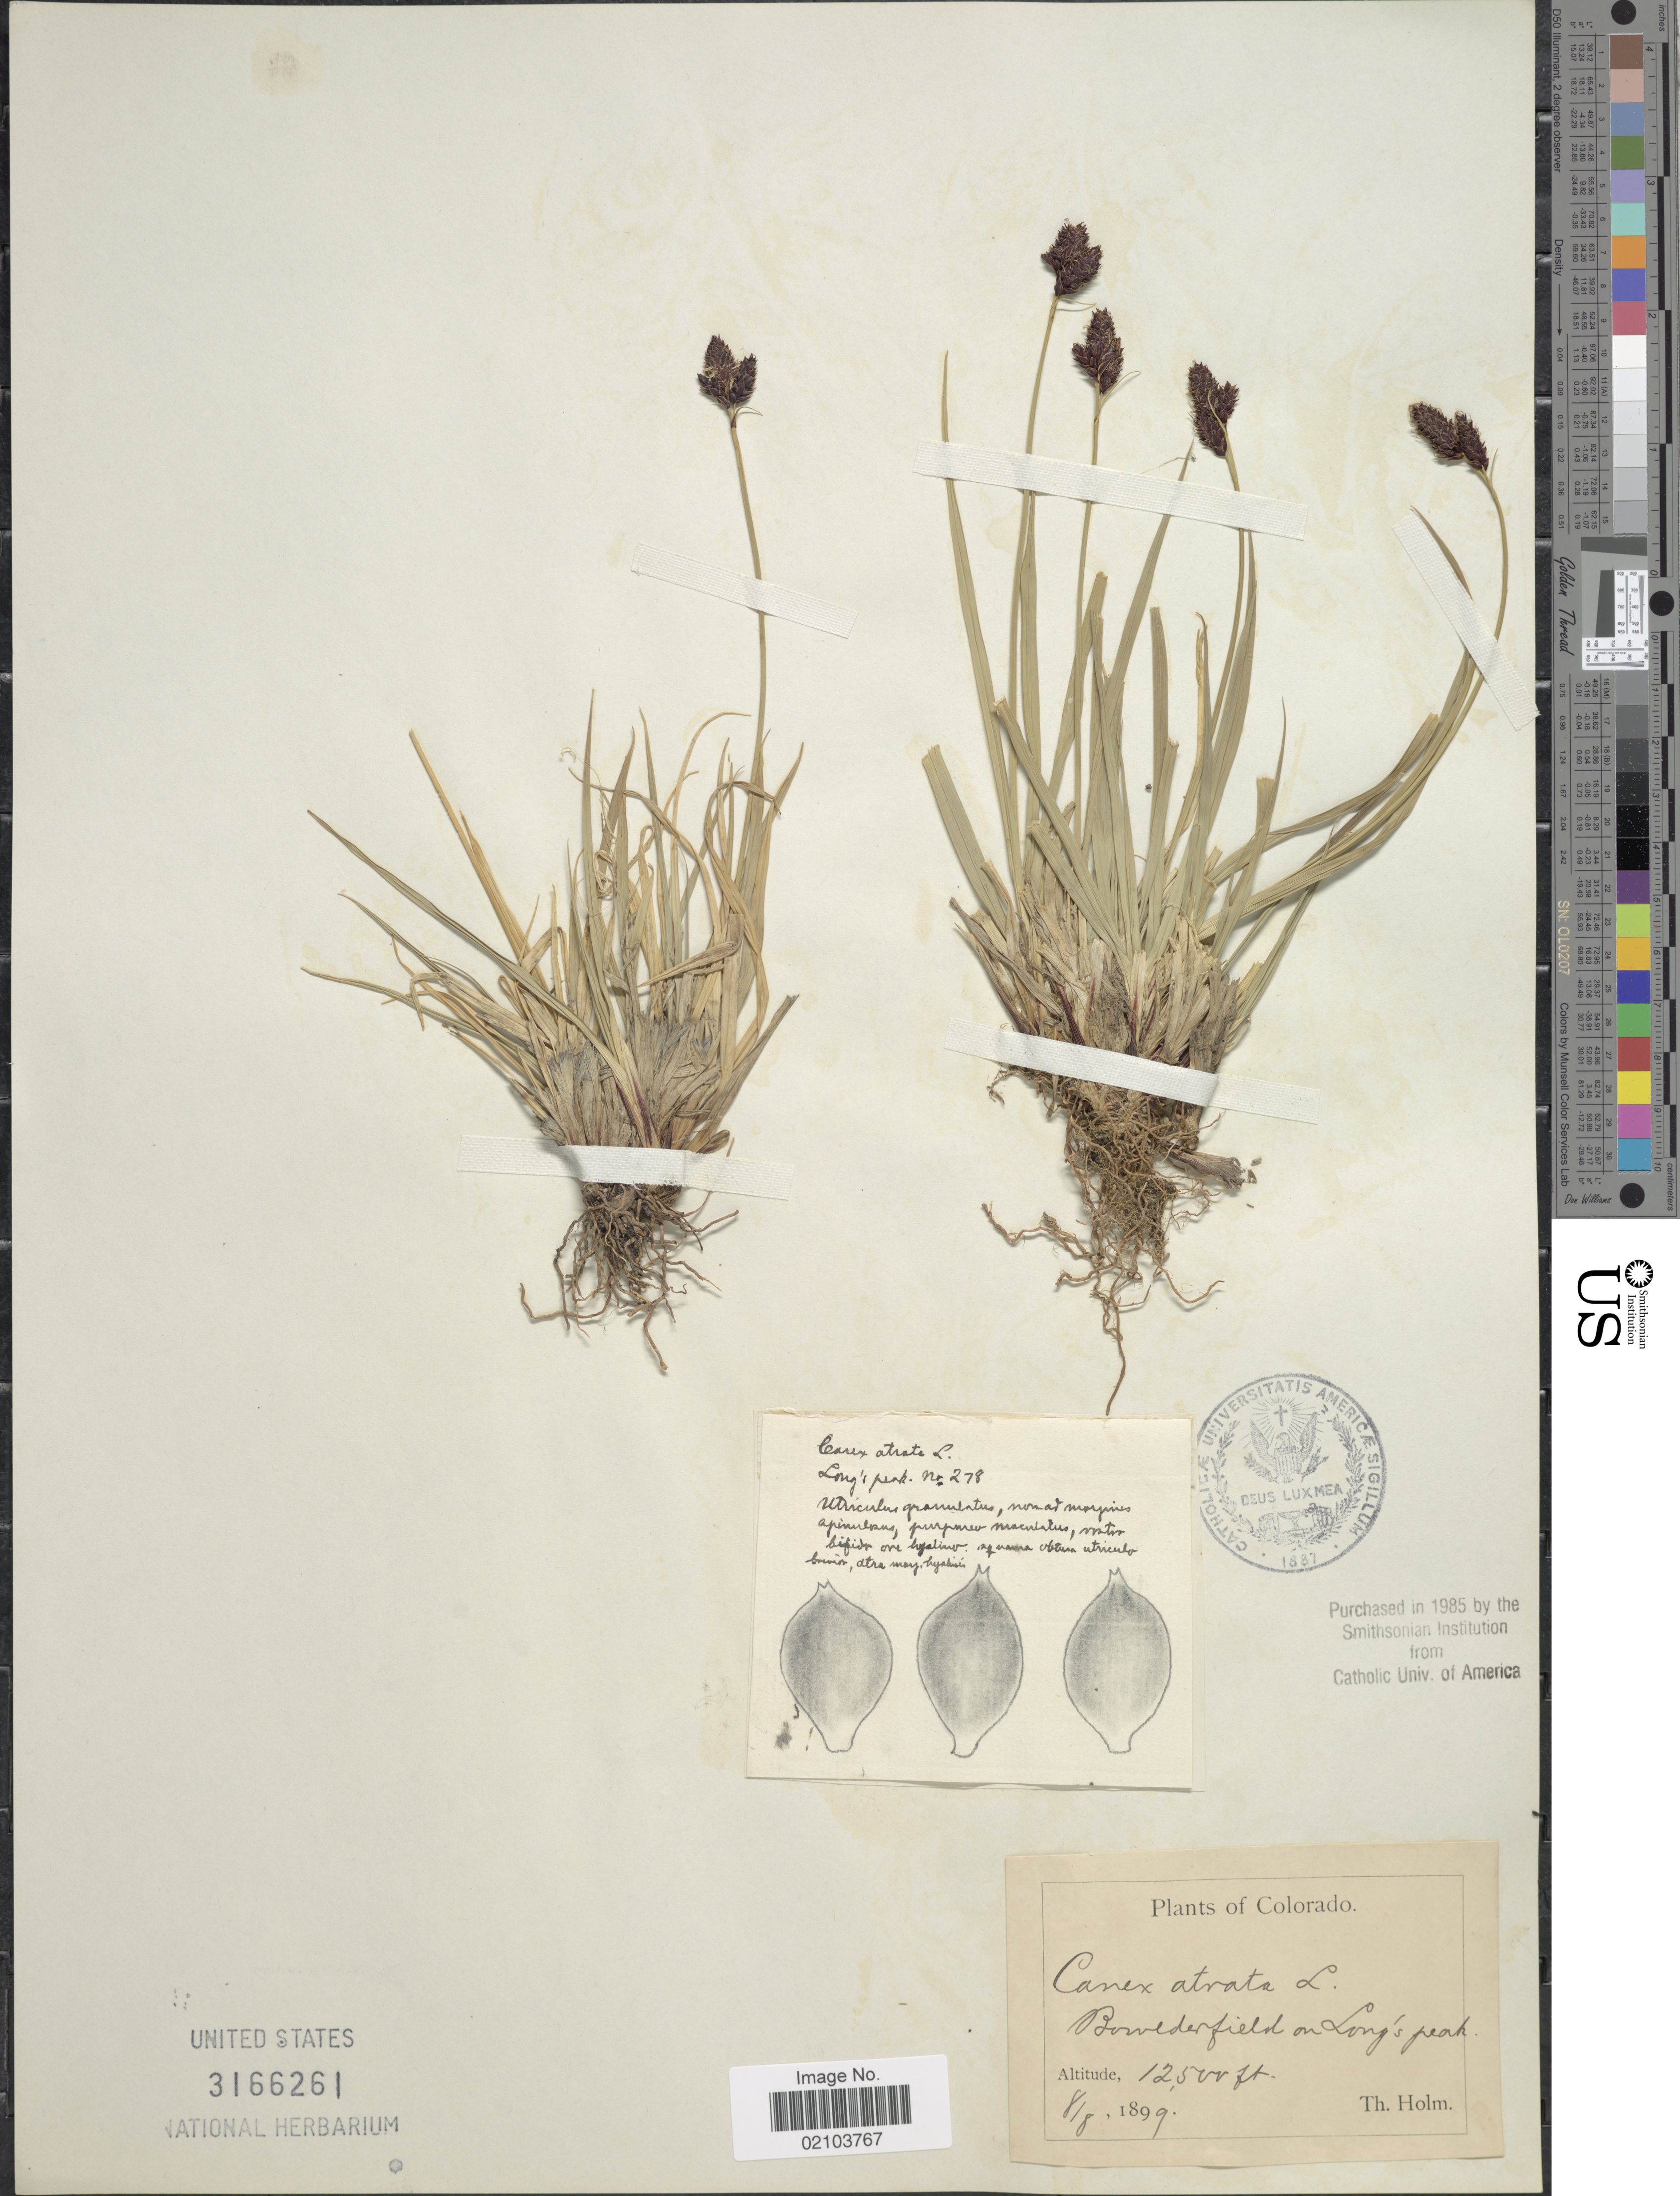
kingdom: Plantae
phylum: Tracheophyta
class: Liliopsida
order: Poales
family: Cyperaceae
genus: Carex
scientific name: Carex atrata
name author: L.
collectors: T. Holm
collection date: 1899-08-08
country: United States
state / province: Colorado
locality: Boulderfield on Long's peak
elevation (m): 3810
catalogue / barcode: US 3166261